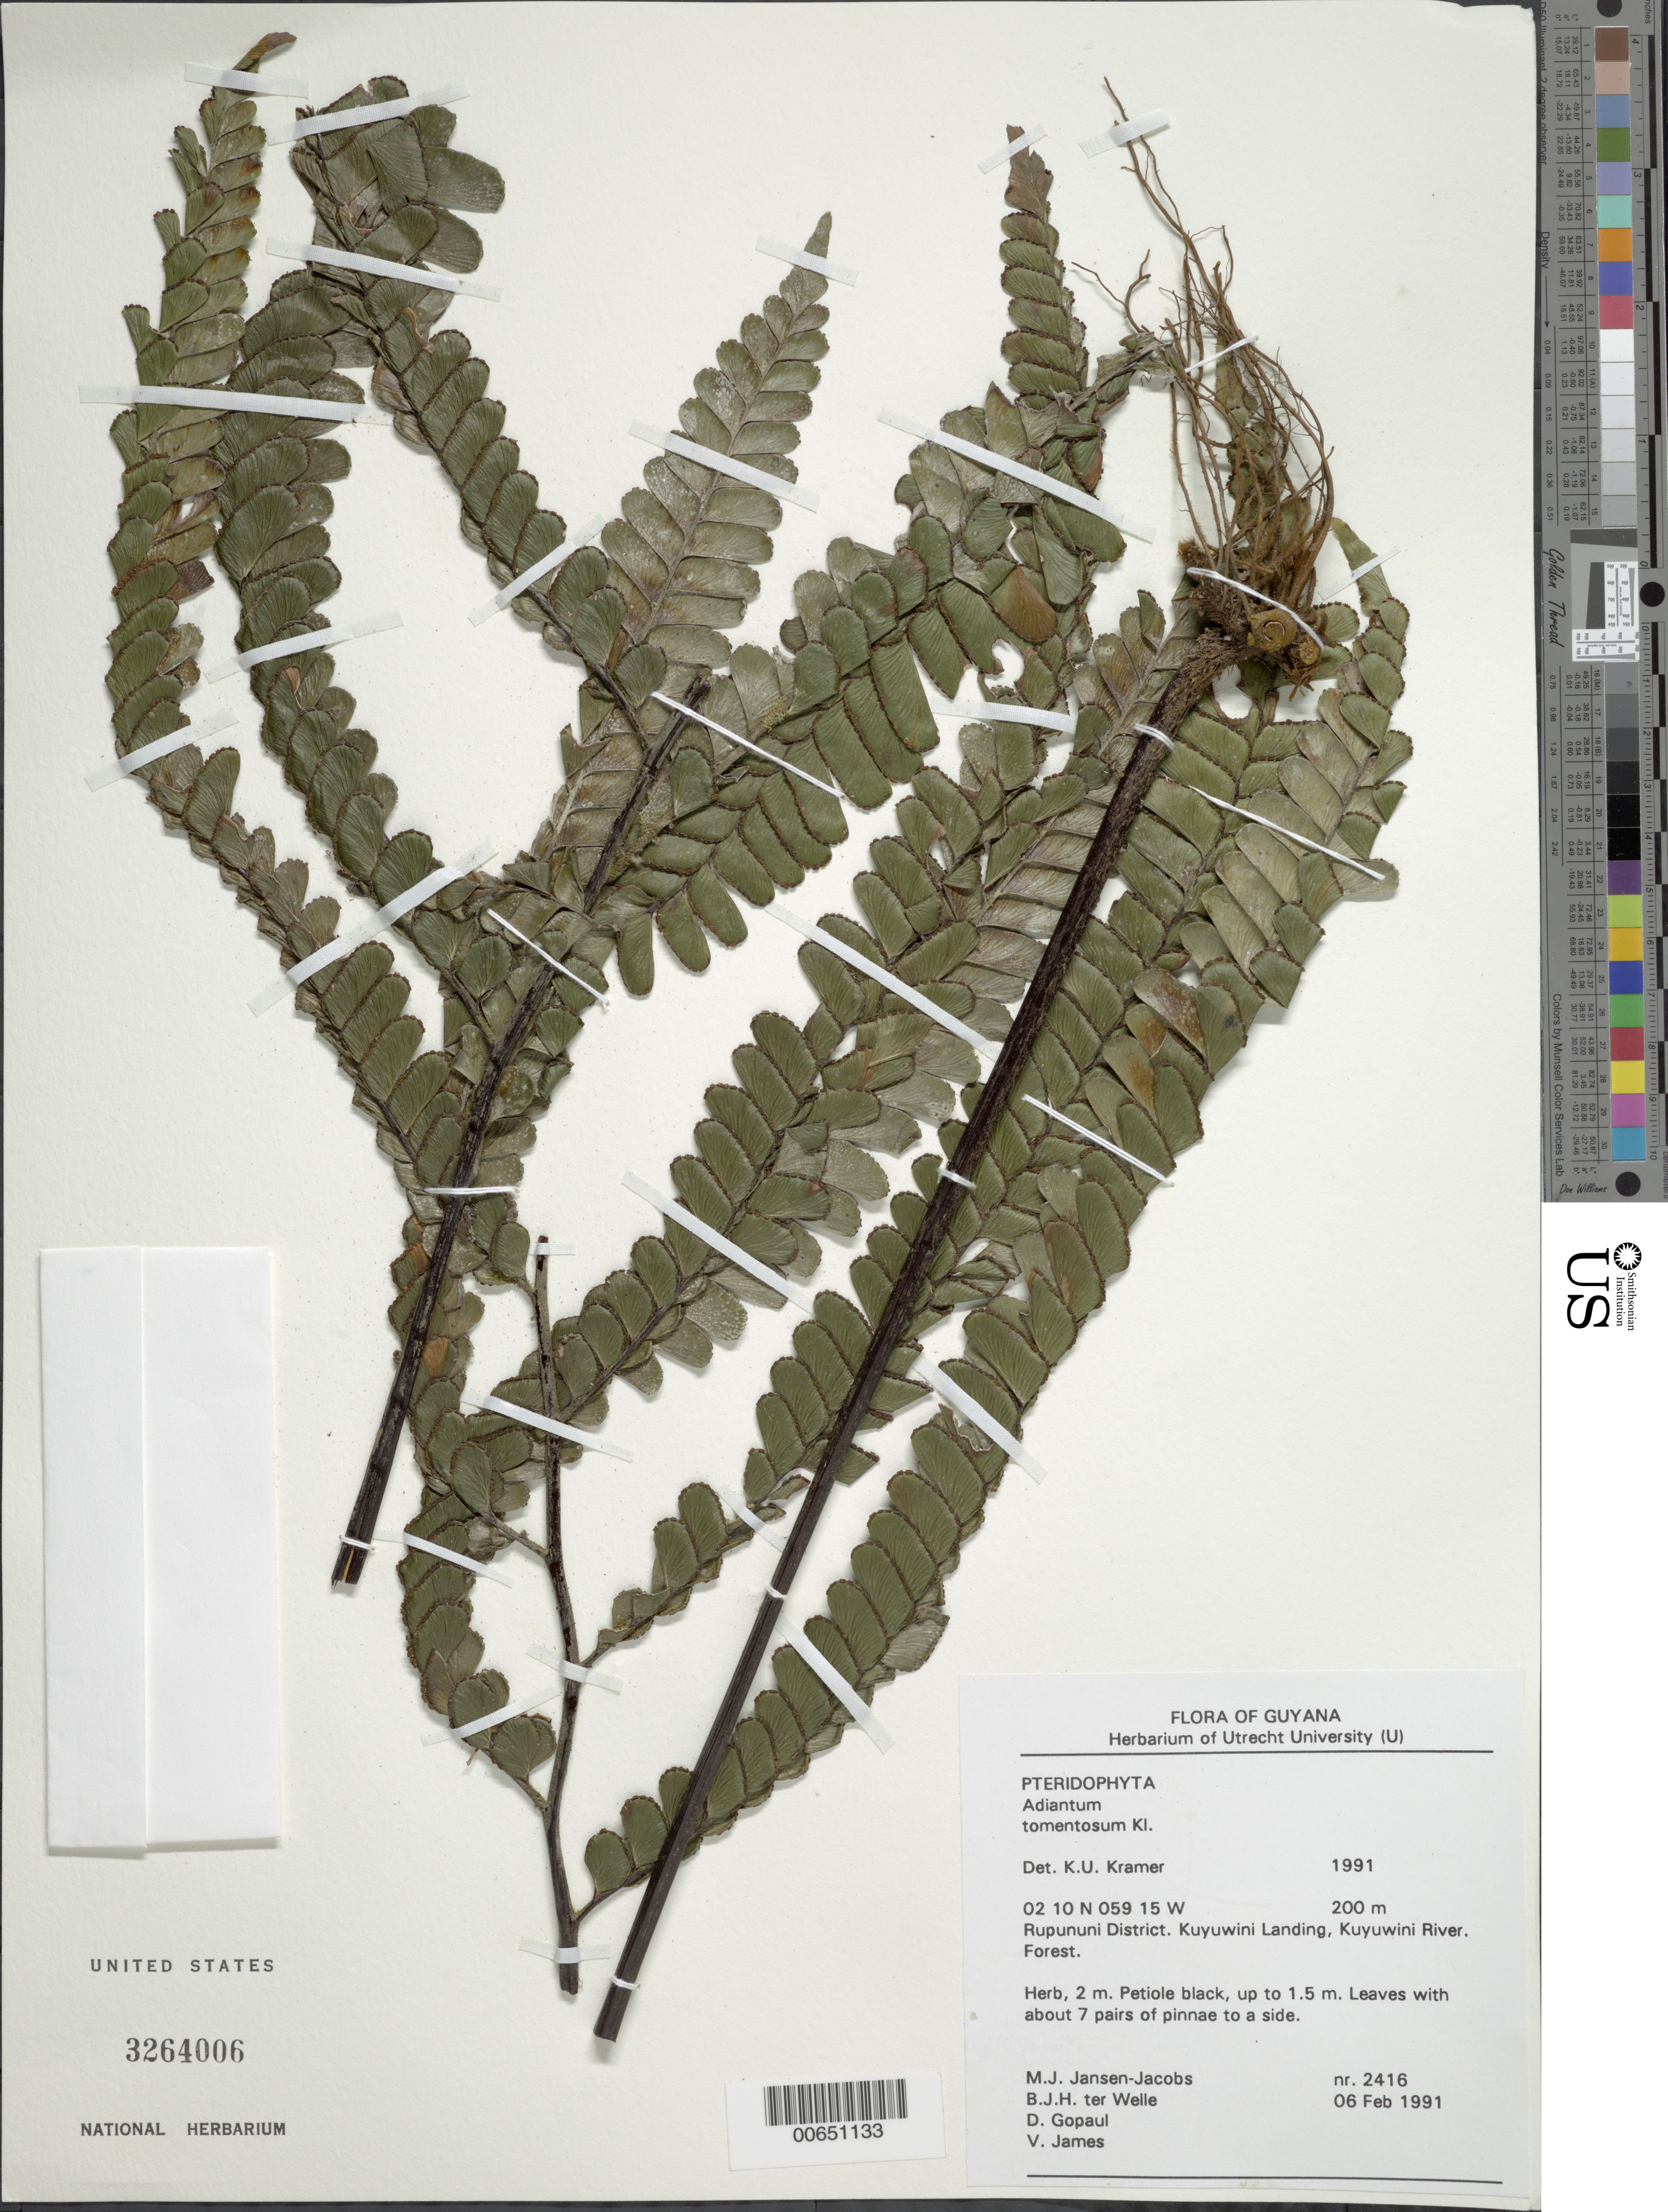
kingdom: Plantae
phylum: Tracheophyta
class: Polypodiopsida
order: Polypodiales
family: Pteridaceae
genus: Adiantum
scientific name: Adiantum tomentosum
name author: Klotzsch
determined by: Kramer, K. U.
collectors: M. J. Jansen-Jacobs, B. Welle, D. Gopaul & V. James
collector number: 2416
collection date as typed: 6-Feb-91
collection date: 1991-02-06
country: Guyana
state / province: U. Takutu-U. Essequibo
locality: Kuyuwini Landing, Kuyuwini River, Rupununi District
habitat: Forest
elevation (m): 200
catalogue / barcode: US 3264006